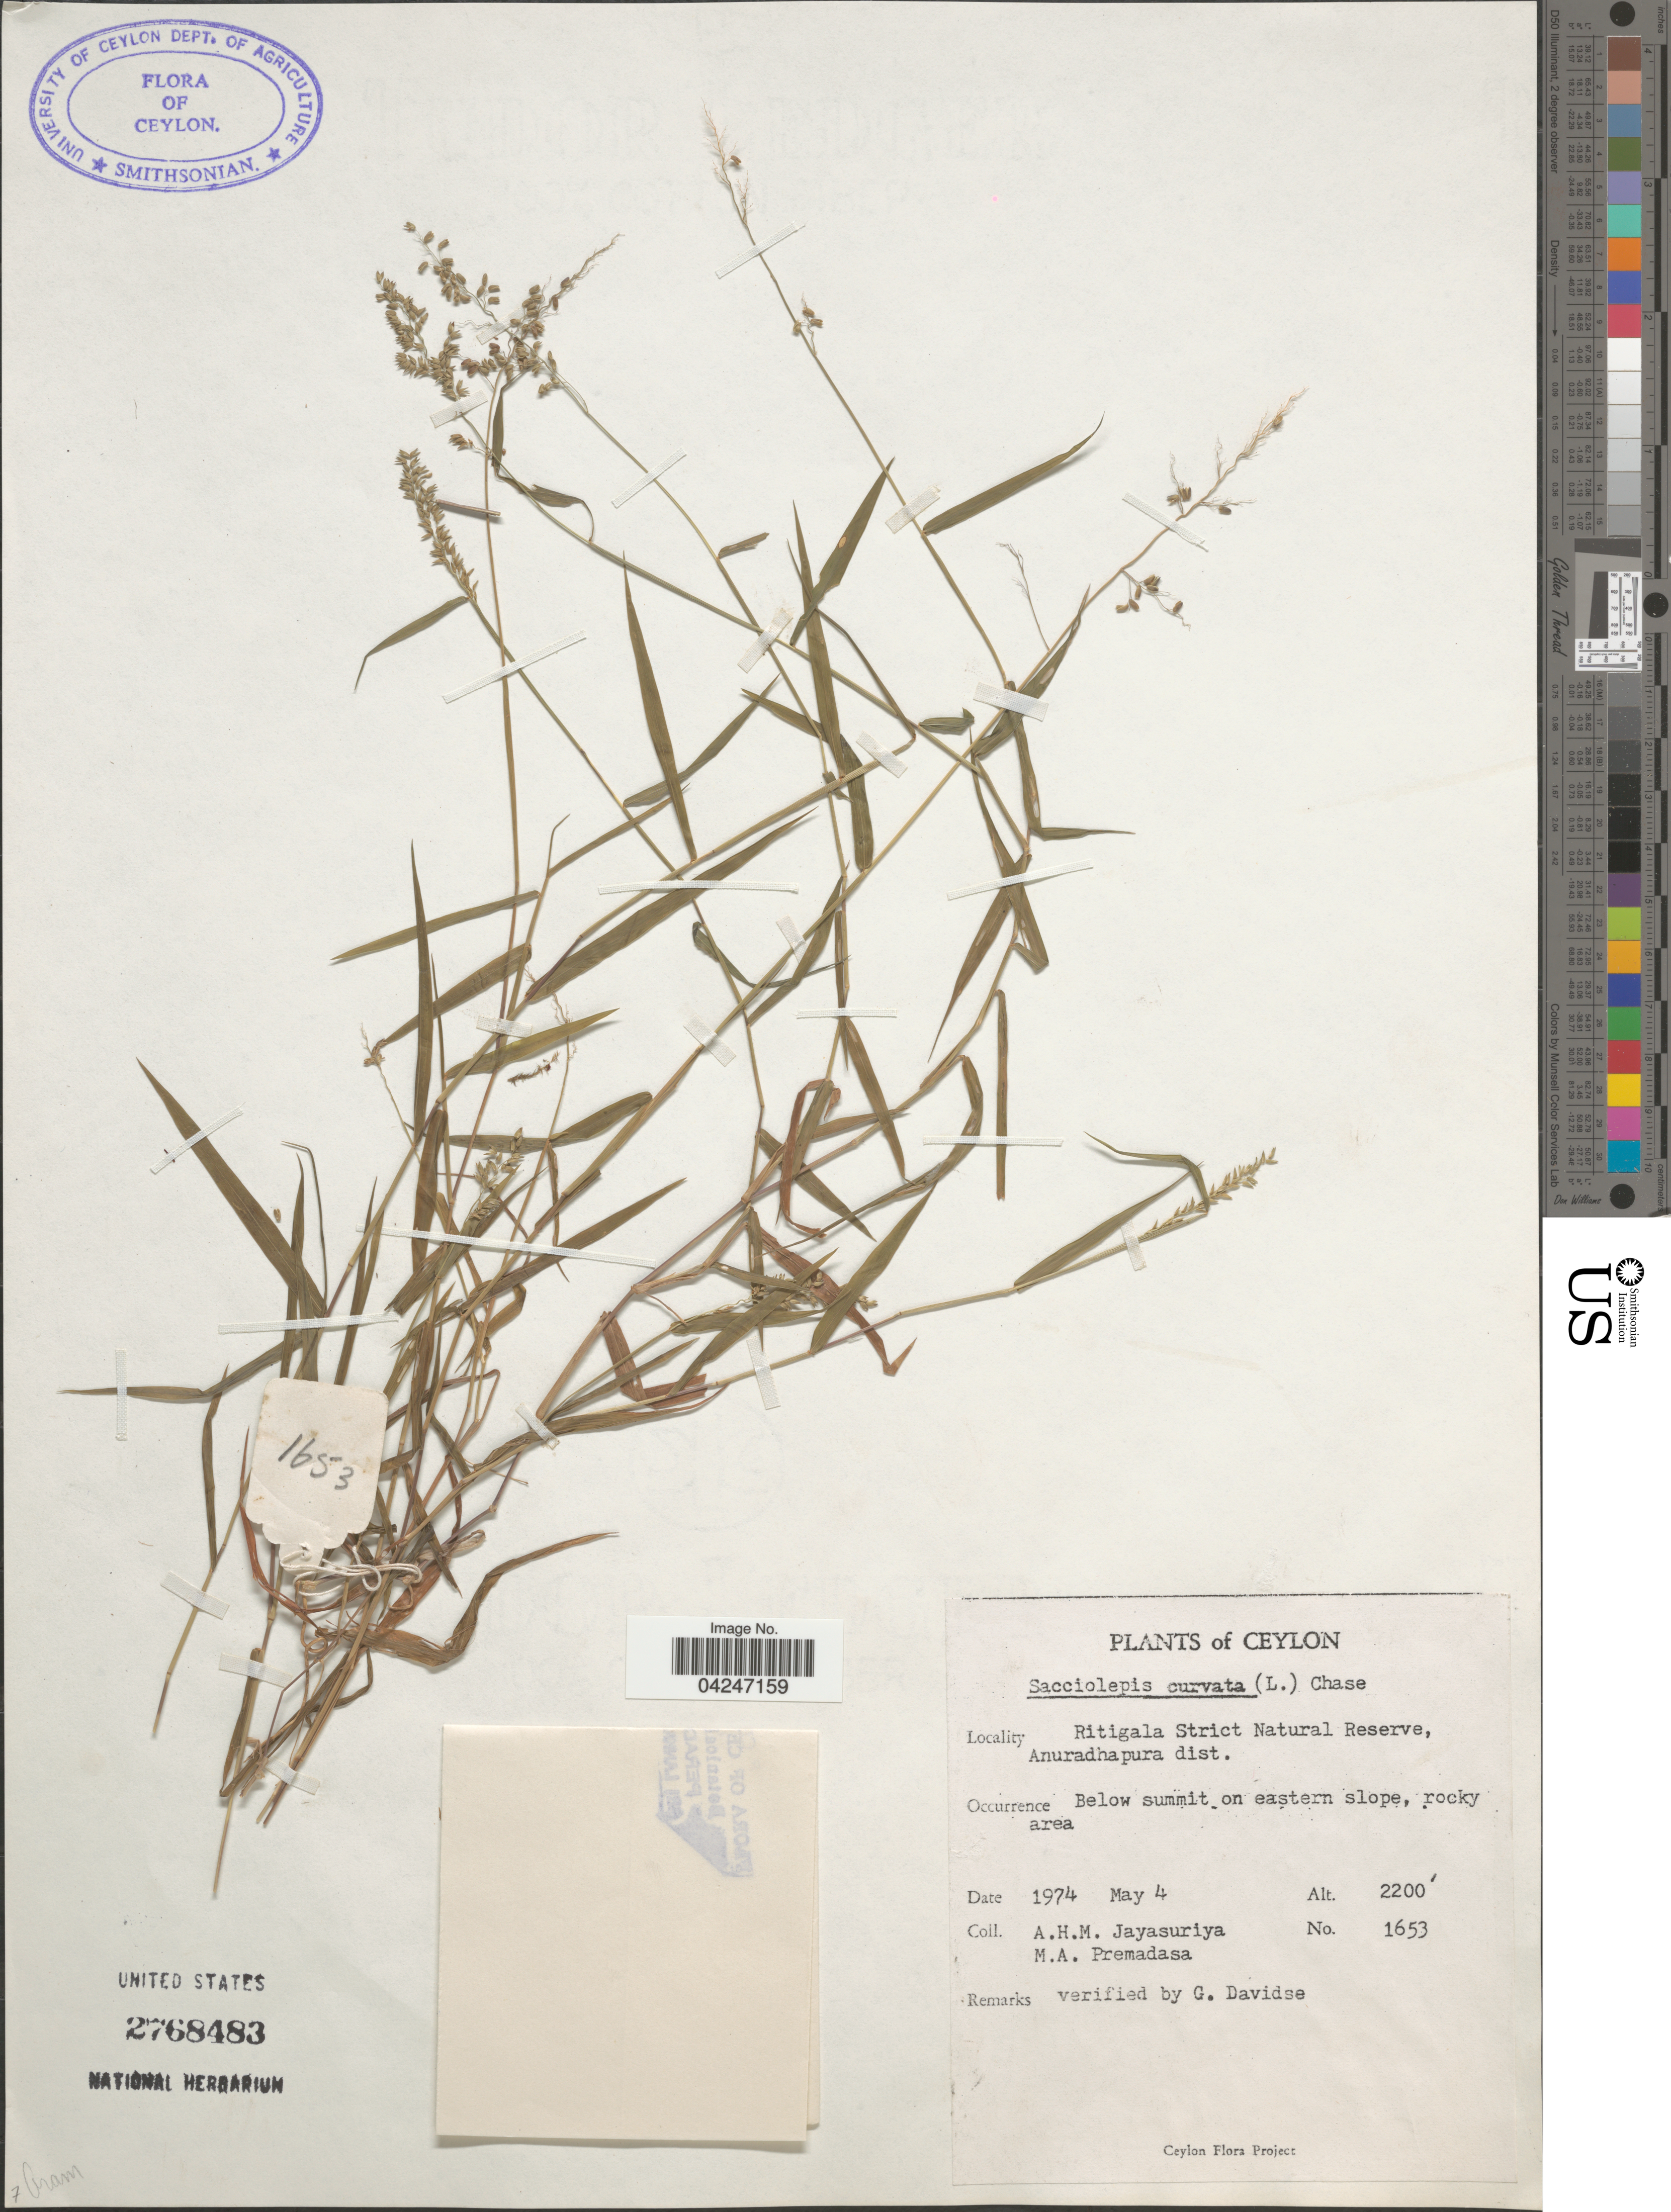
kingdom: Plantae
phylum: Tracheophyta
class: Liliopsida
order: Poales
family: Poaceae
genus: Sacciolepis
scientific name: Sacciolepis curvata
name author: (L.) Chase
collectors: A. H. Jayasuriya & M. Premadasa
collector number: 1653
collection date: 1974-05-04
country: Sri Lanka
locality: Ceylon. Ritigala Strict Natural Reserve, Anuradhapura dist. Below summit on eastern slope, rocky area.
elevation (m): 671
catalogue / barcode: US 2768483